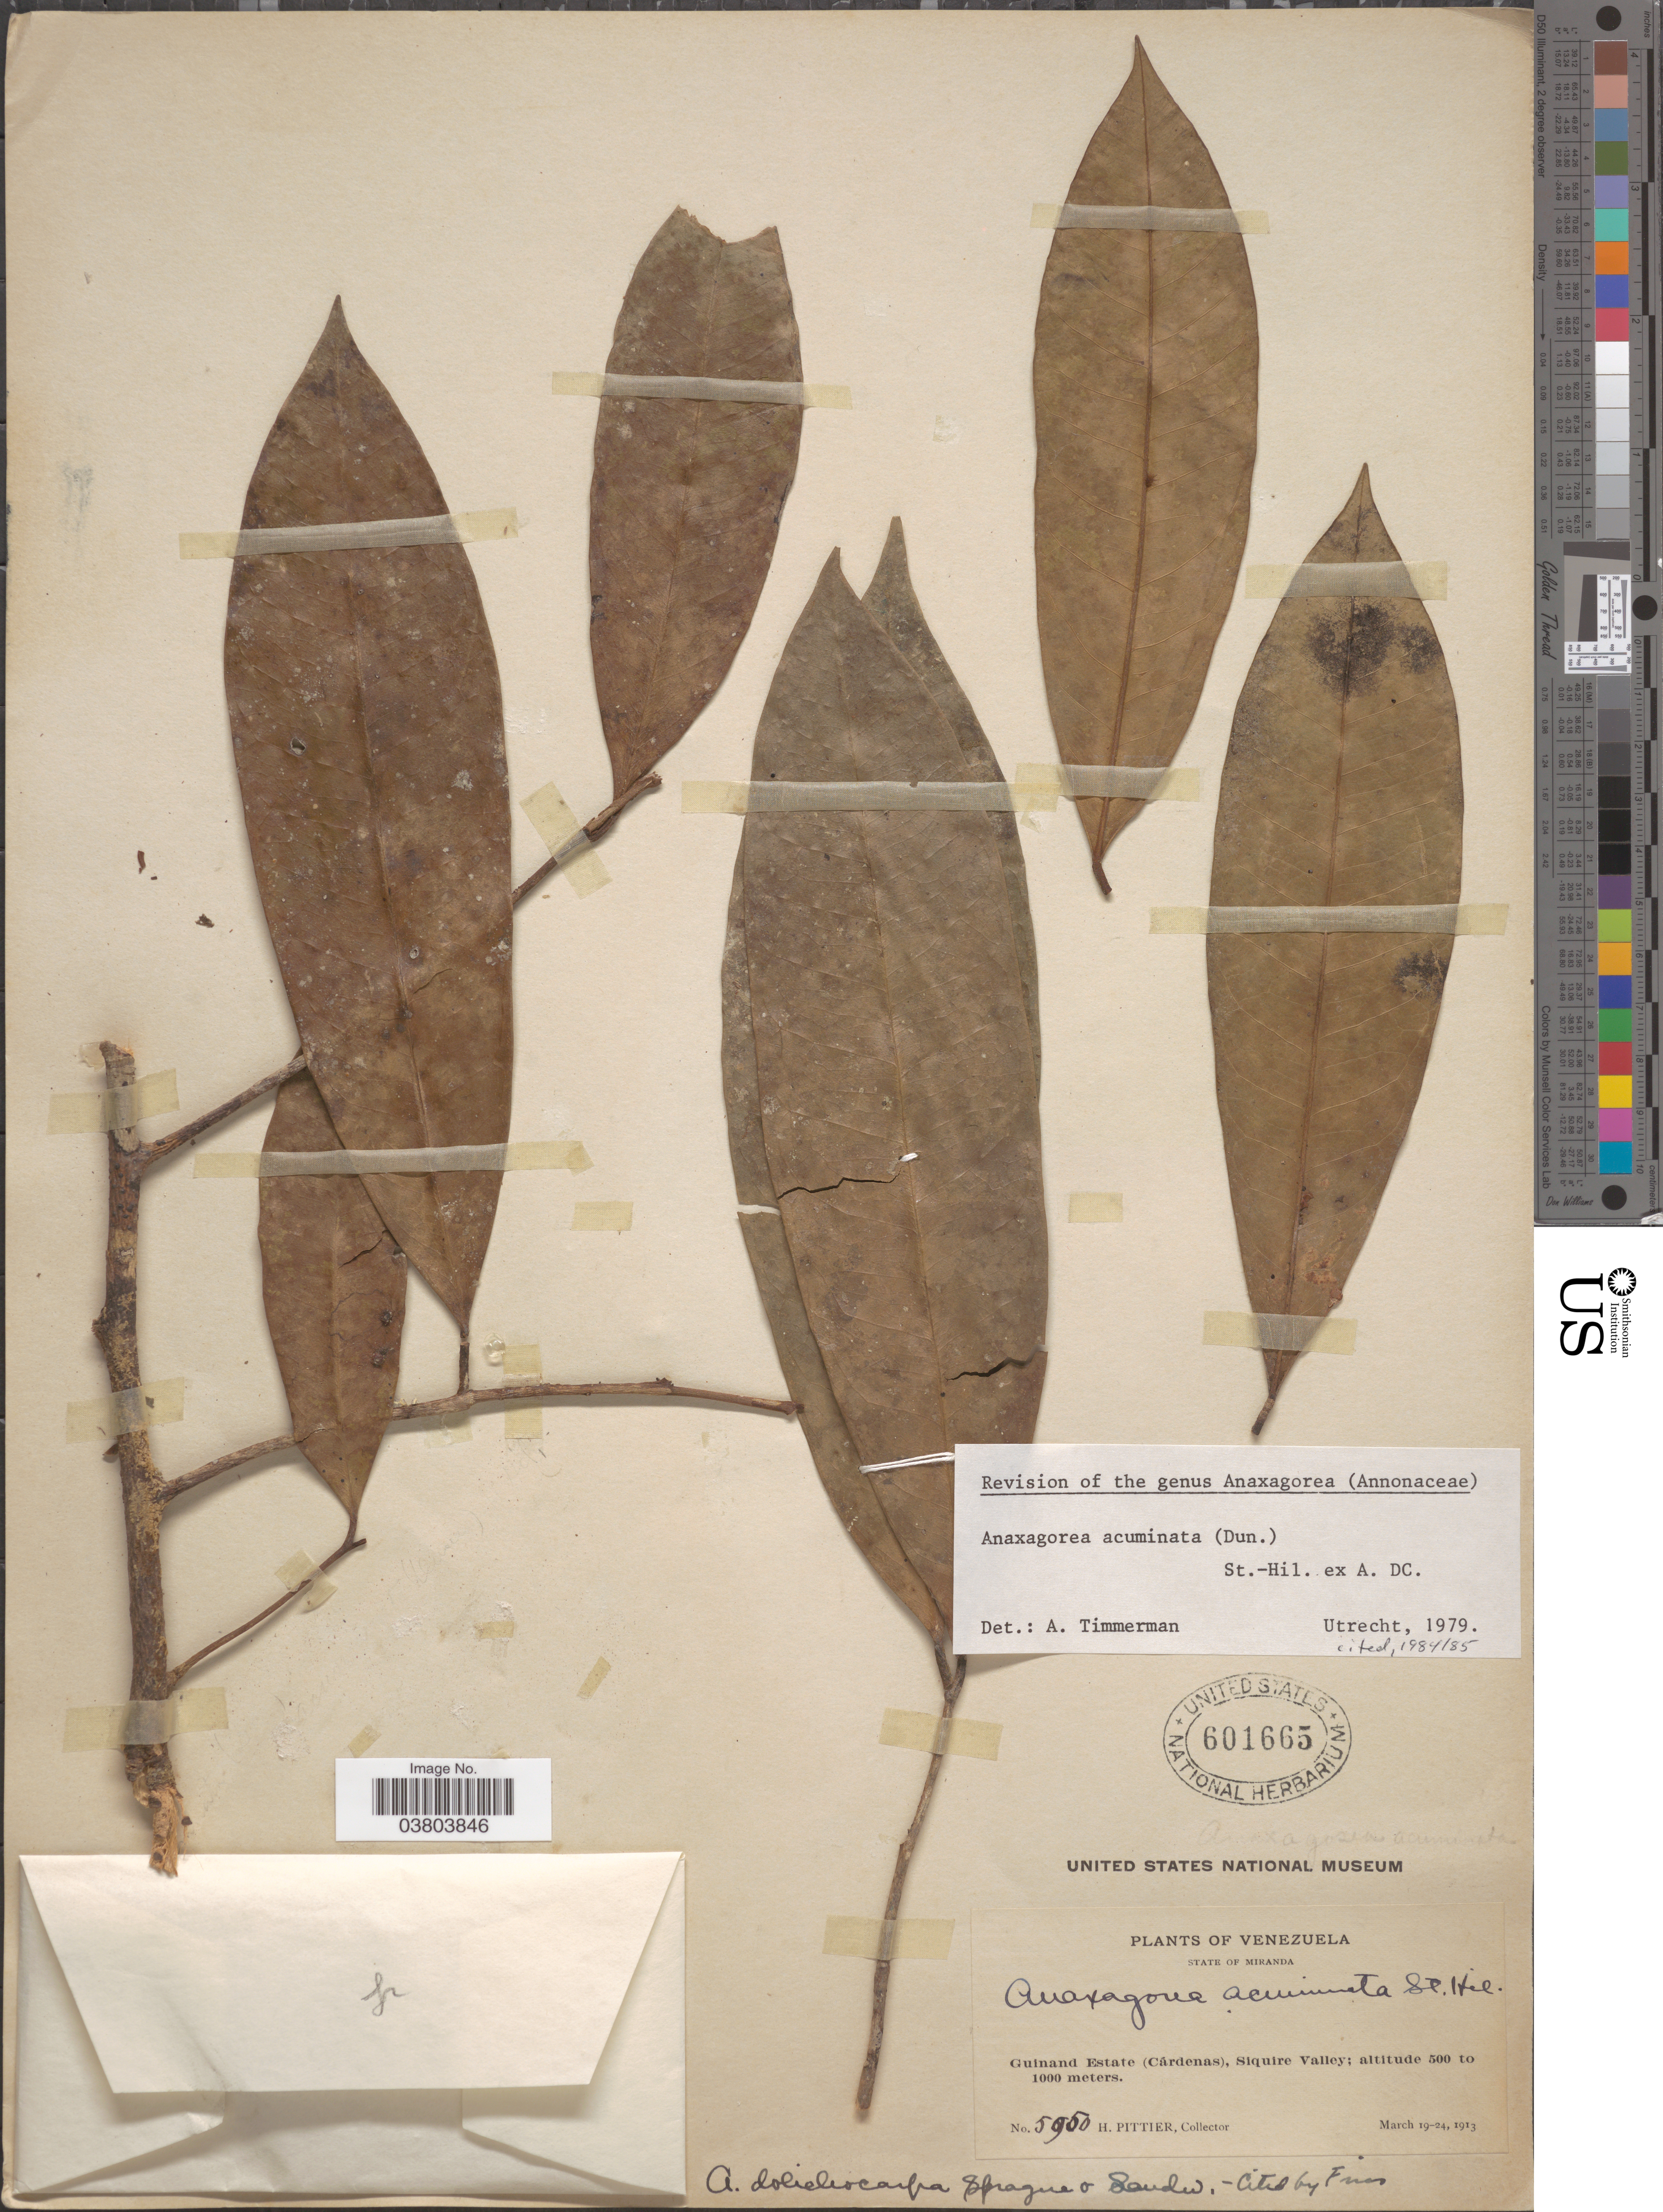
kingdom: Plantae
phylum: Tracheophyta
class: Magnoliopsida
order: Magnoliales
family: Annonaceae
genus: Anaxagorea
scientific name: Anaxagorea acuminata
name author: (Dunal) A. DC.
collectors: H. F. Pittier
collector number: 5950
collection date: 1913-03-19/1913-03-24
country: Venezuela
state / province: Miranda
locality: Guinand Estate (Cárdenas), Siquire Valley.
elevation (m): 500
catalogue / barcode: US 601665